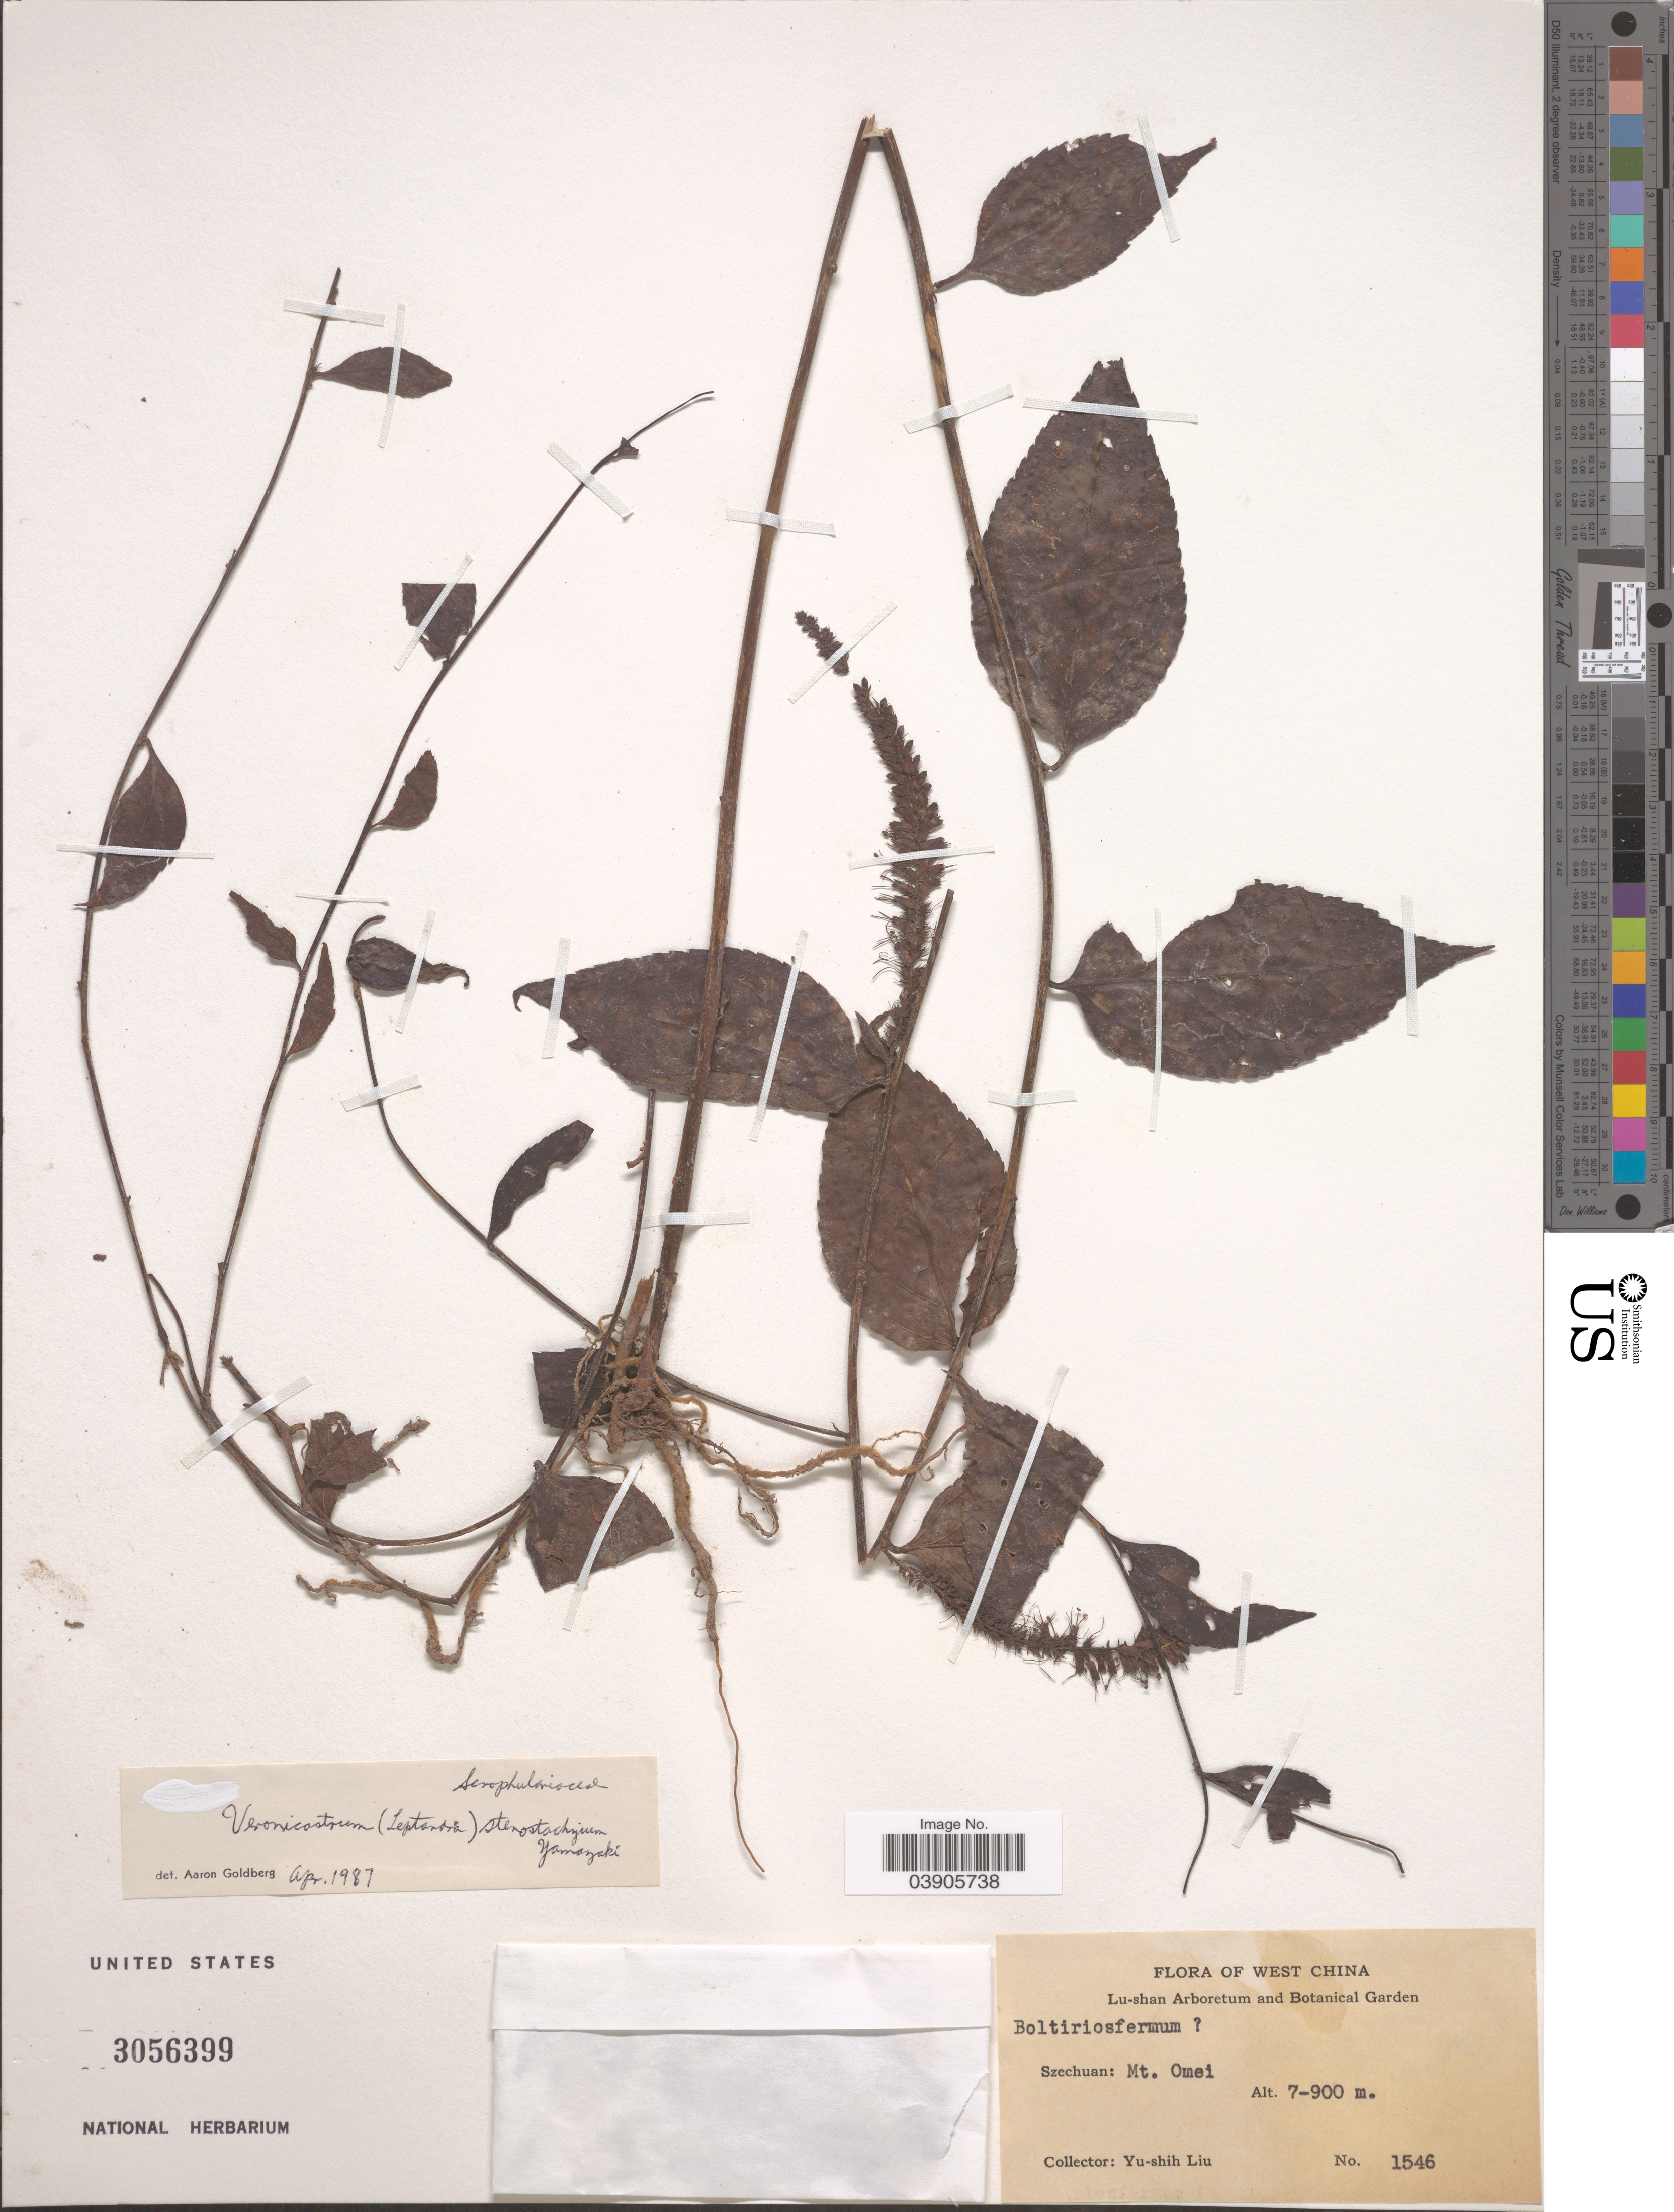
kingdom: Plantae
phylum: Tracheophyta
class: Magnoliopsida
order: Lamiales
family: Plantaginaceae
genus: Veronicastrum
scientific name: Veronicastrum stenostachyum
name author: (Hemsl.) T. Yamaz.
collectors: Y.-S. Liu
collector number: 1546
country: China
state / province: Sichuan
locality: West China. Szechuan: Mt. Omei.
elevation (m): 700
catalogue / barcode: US 3056399